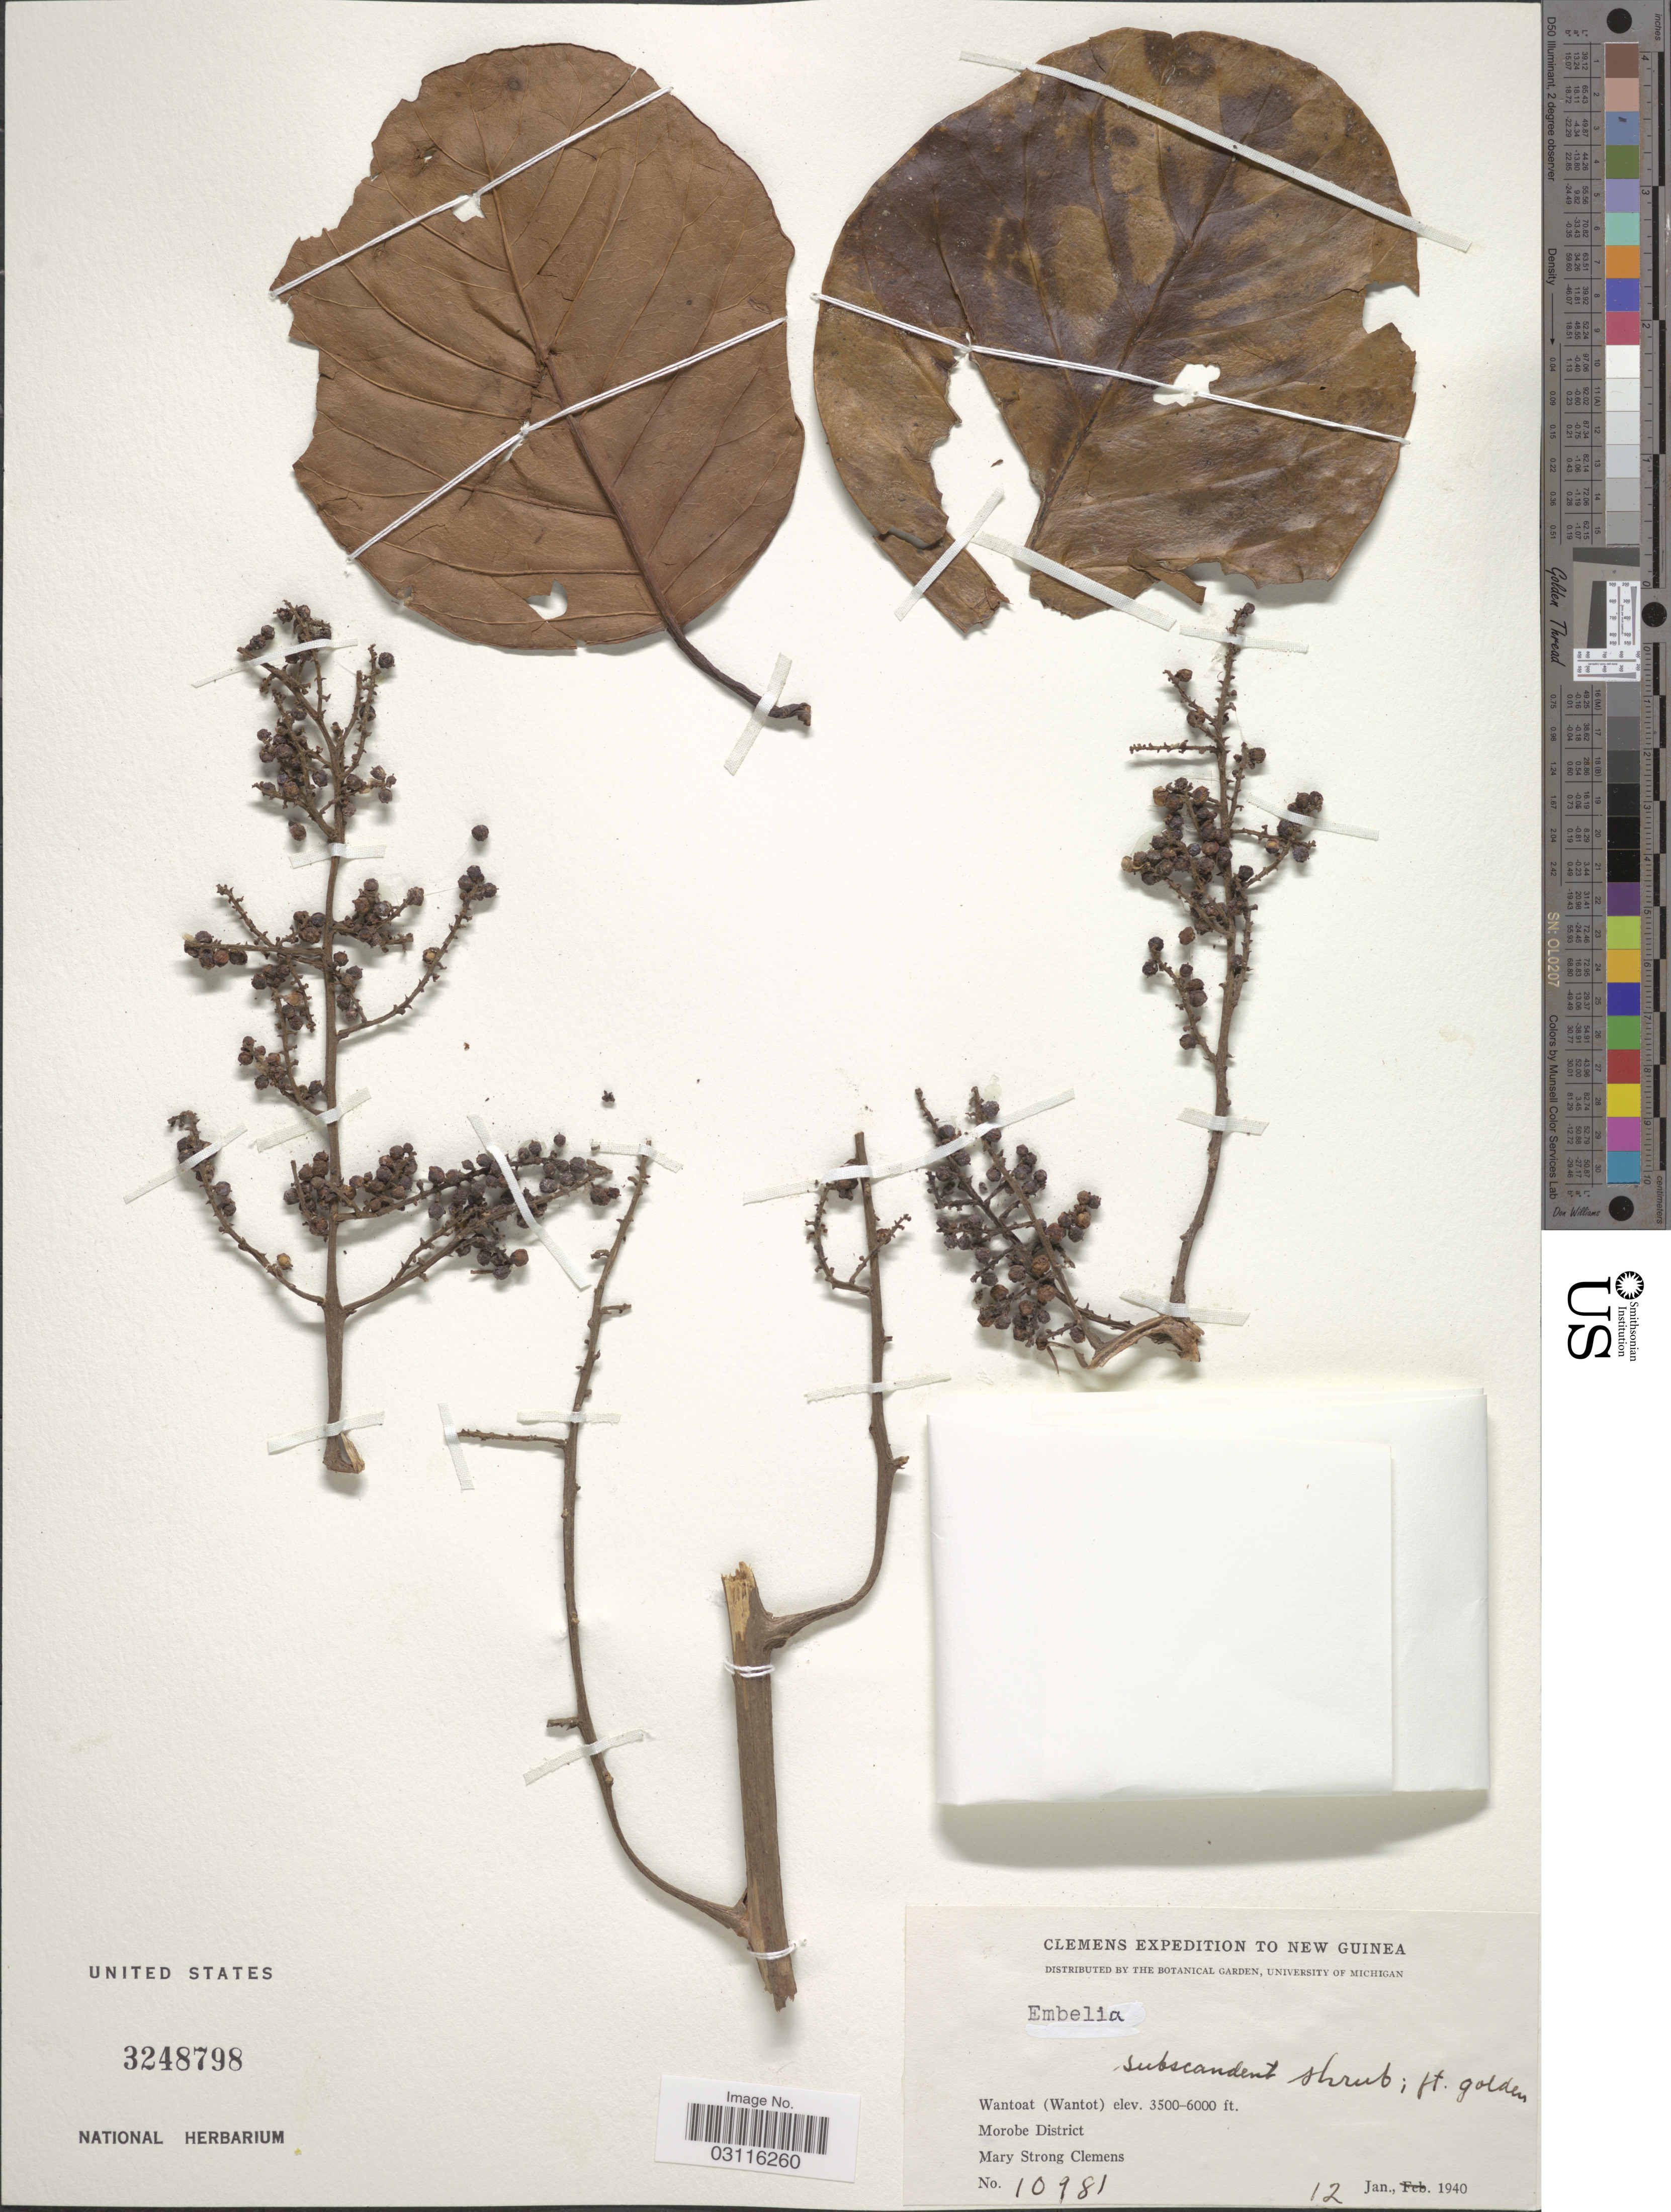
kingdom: Plantae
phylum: Tracheophyta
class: Magnoliopsida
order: Ericales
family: Primulaceae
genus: Embelia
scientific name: Embelia sp.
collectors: M. S. Clemens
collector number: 10981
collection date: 1940-01-12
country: Papua New Guinea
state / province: Morobe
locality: New Guinea. Wantoat (Wantot). Morobe District.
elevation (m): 1067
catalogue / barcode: US 3248798